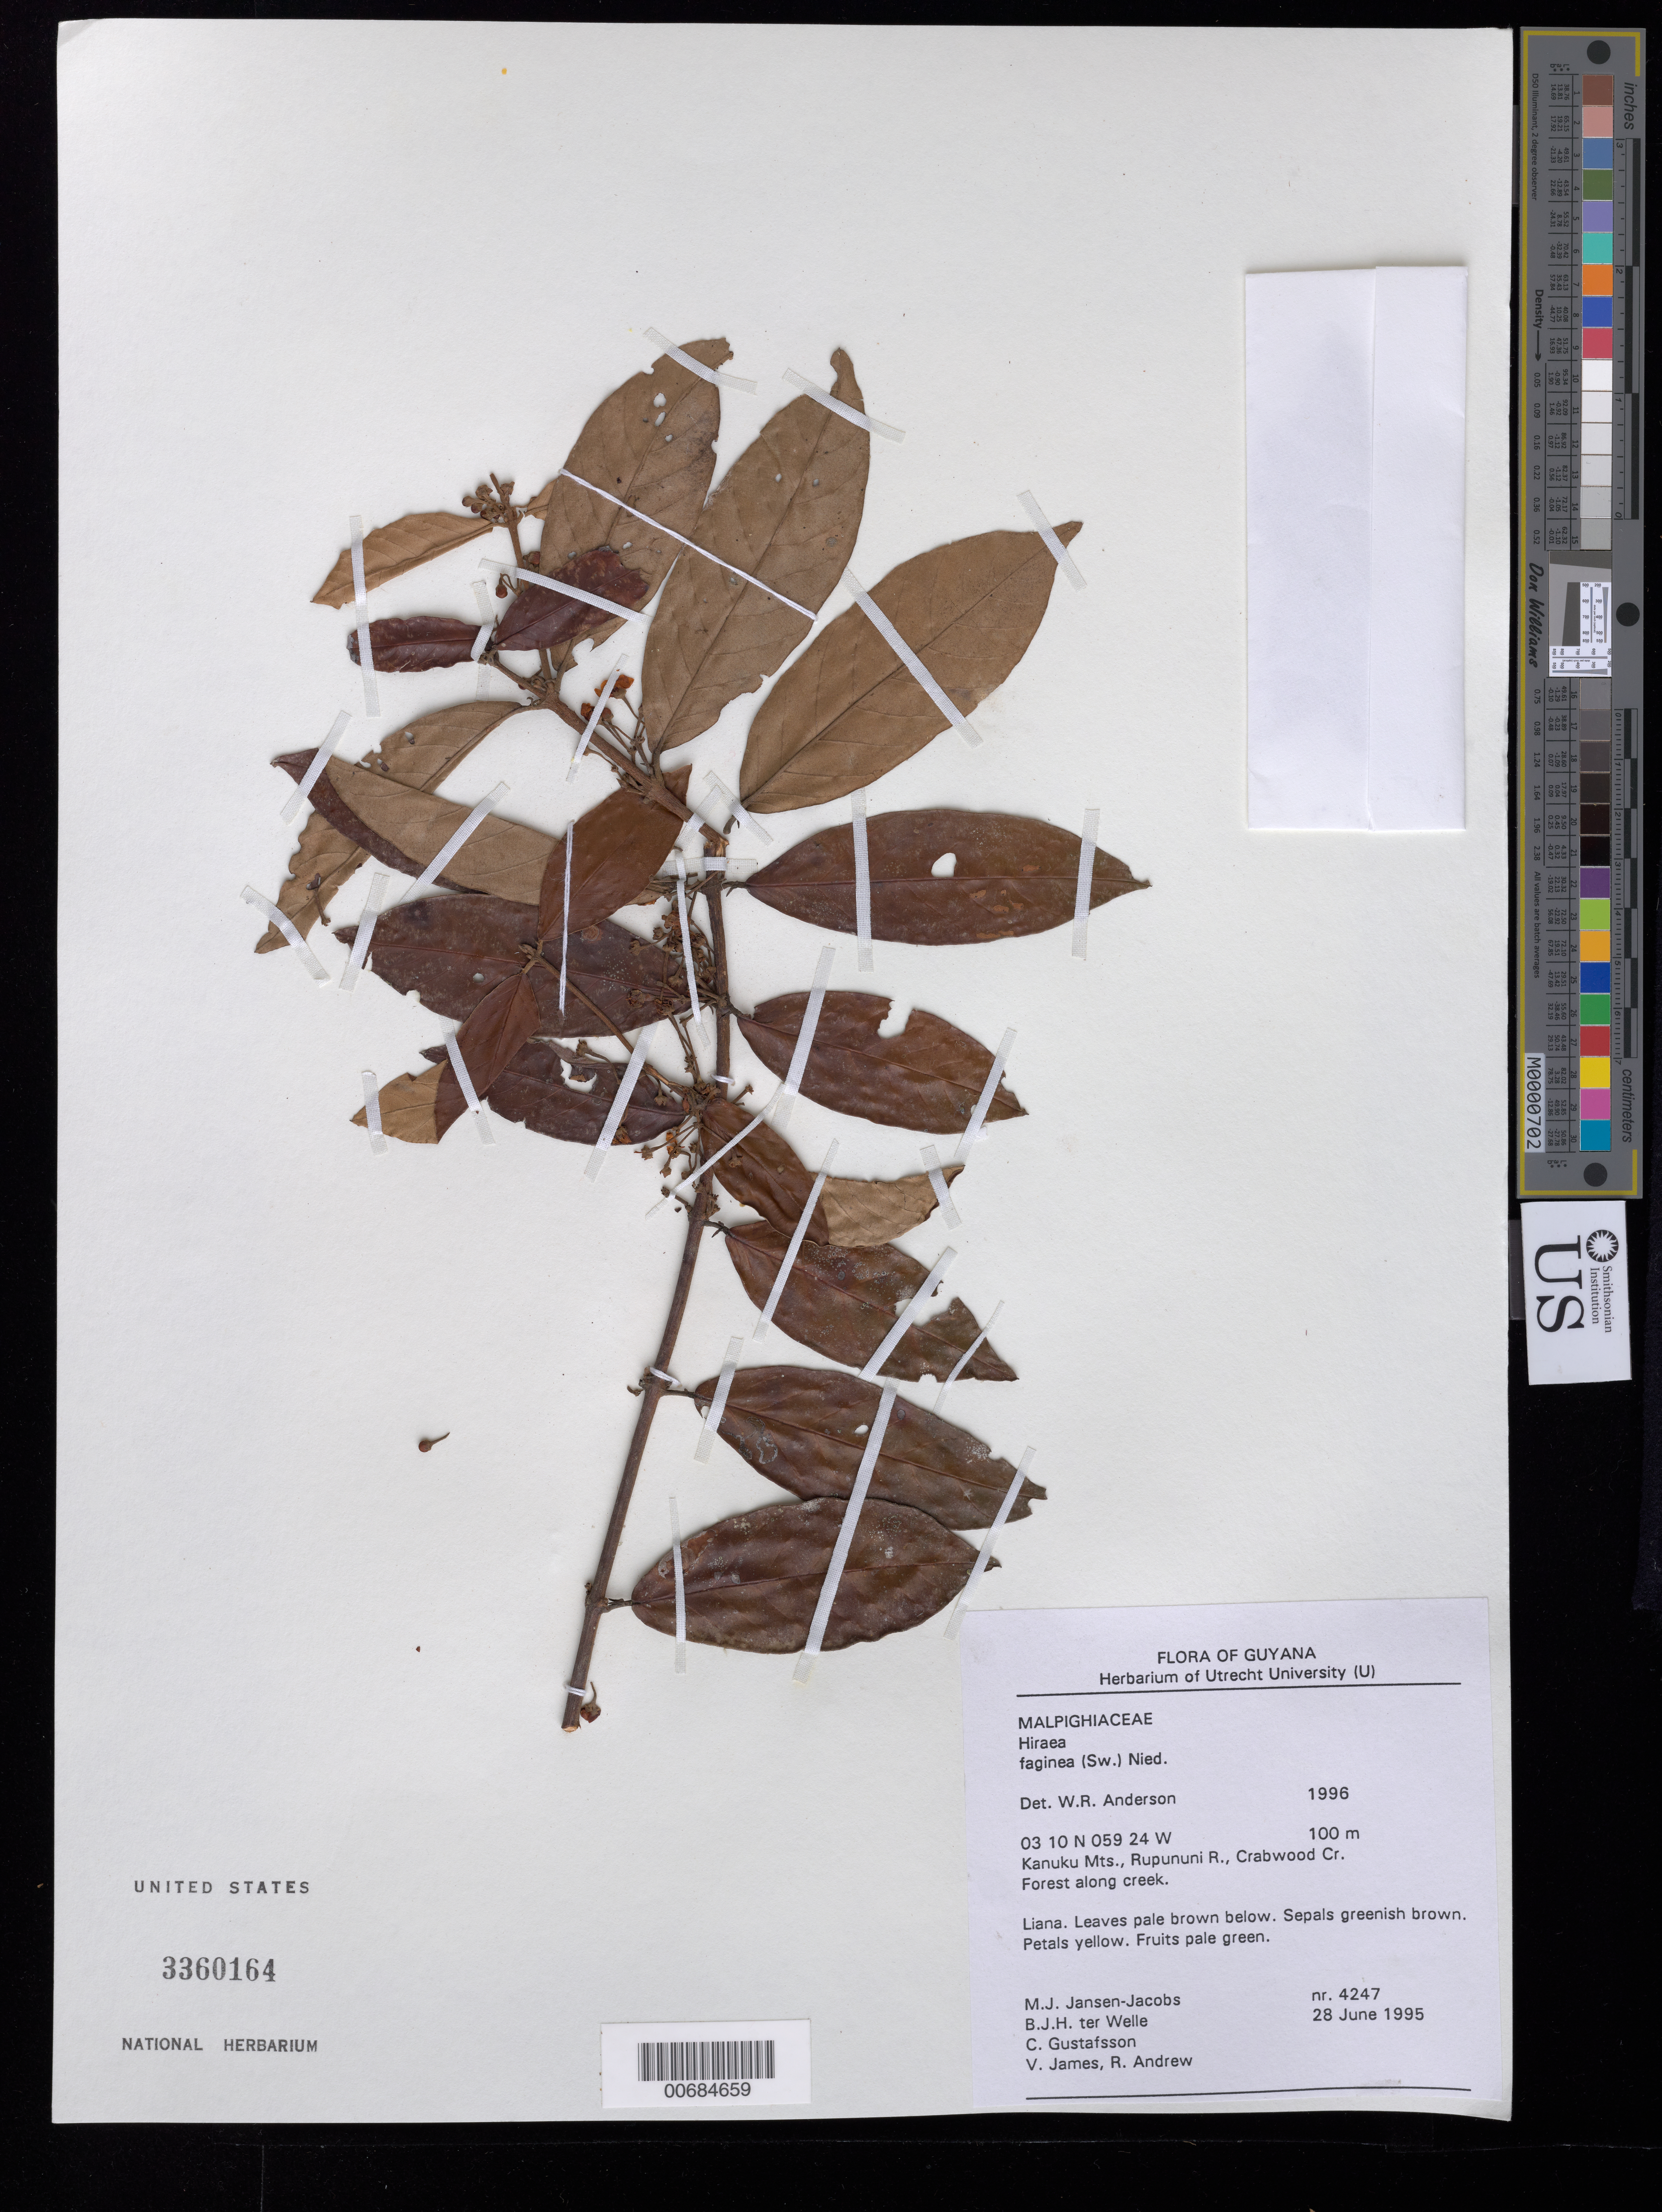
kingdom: Plantae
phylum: Tracheophyta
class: Magnoliopsida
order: Malpighiales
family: Malpighiaceae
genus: Hiraea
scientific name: Hiraea faginea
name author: (Sw.) Nied.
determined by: Anderson, W. R., (MICH), University of Michigan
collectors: M. J. Jansen-Jacobs, B. Welle, C. G. Gustafsson, V. James & R. Andrew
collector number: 4247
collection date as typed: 28-Jun-95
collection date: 1995-06-28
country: Guyana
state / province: U. Takutu-U. Essequibo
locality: Crabwood Creek, Rupununi River, Kanuku Mts.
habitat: Forest along creek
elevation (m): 100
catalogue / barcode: US 3360164